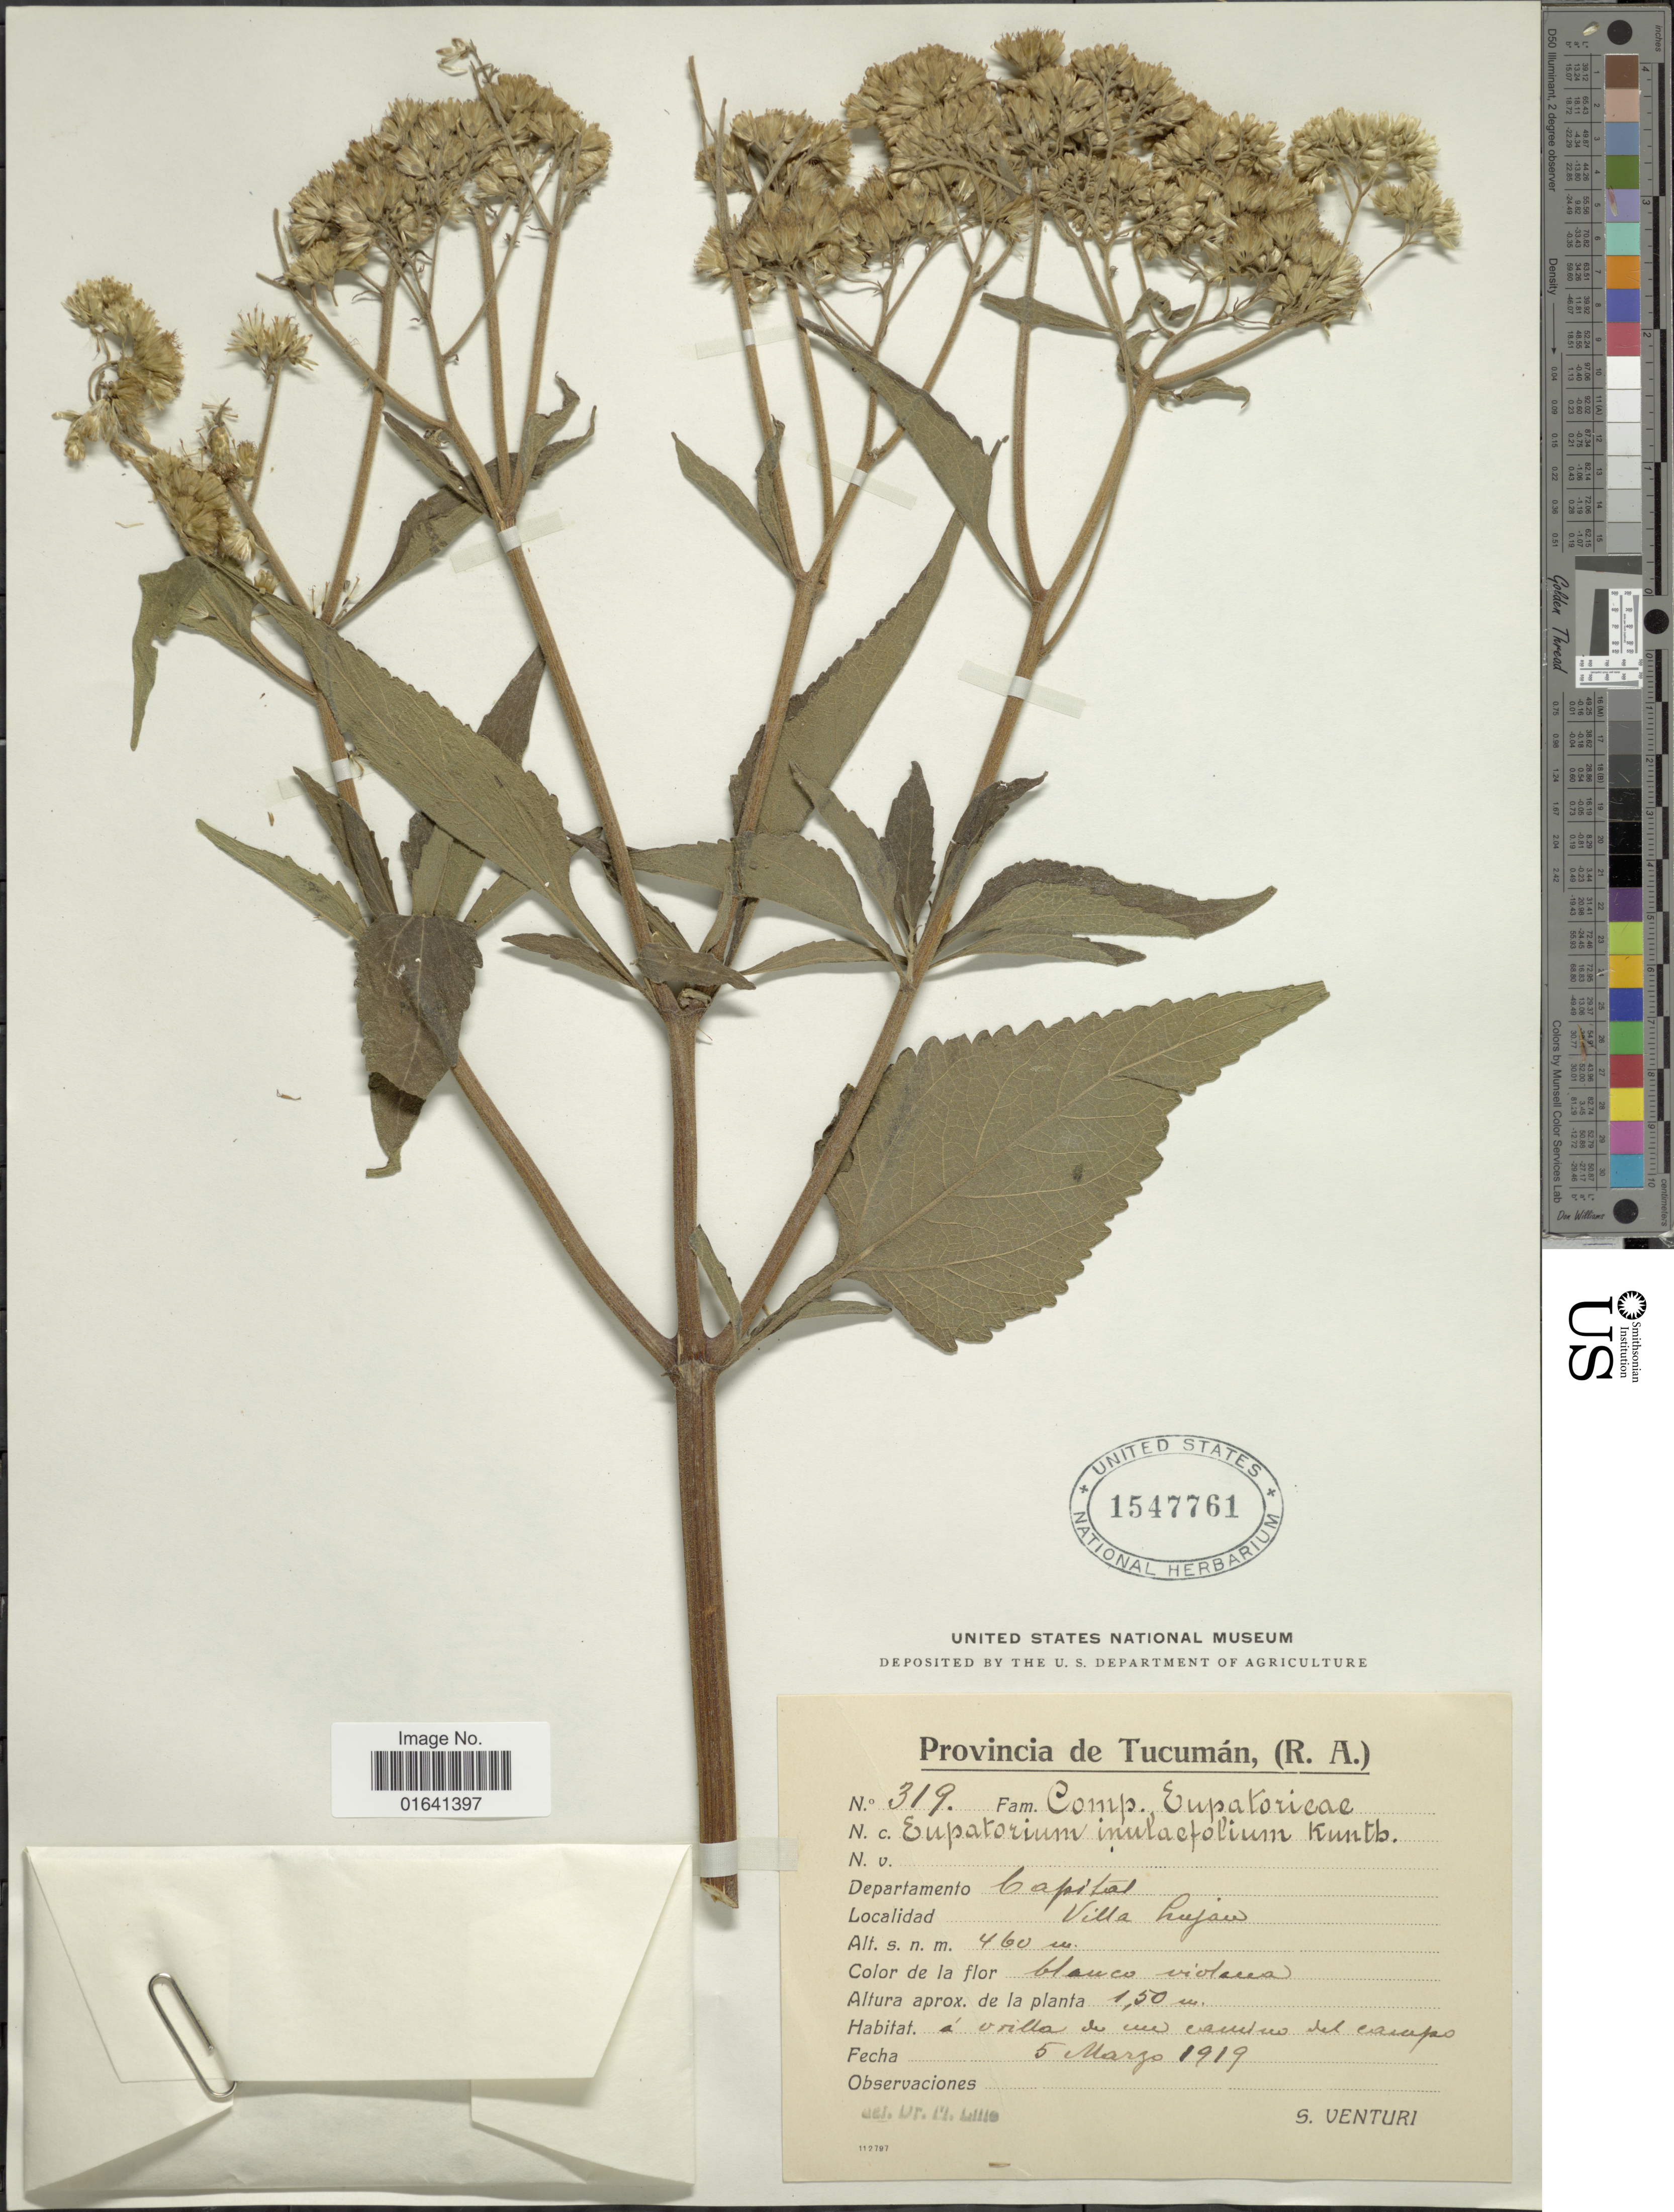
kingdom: Plantae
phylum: Tracheophyta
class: Magnoliopsida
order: Asterales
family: Asteraceae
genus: Austroeupatorium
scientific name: Austroeupatorium inulaefolium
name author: (Kunth) R.M. King & H. Rob.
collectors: S. Venturi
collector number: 319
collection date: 1919-03-05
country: Argentina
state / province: Tucuman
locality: (R.A.) Departamento Capital, Villa Lujan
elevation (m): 460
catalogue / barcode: US 1547761